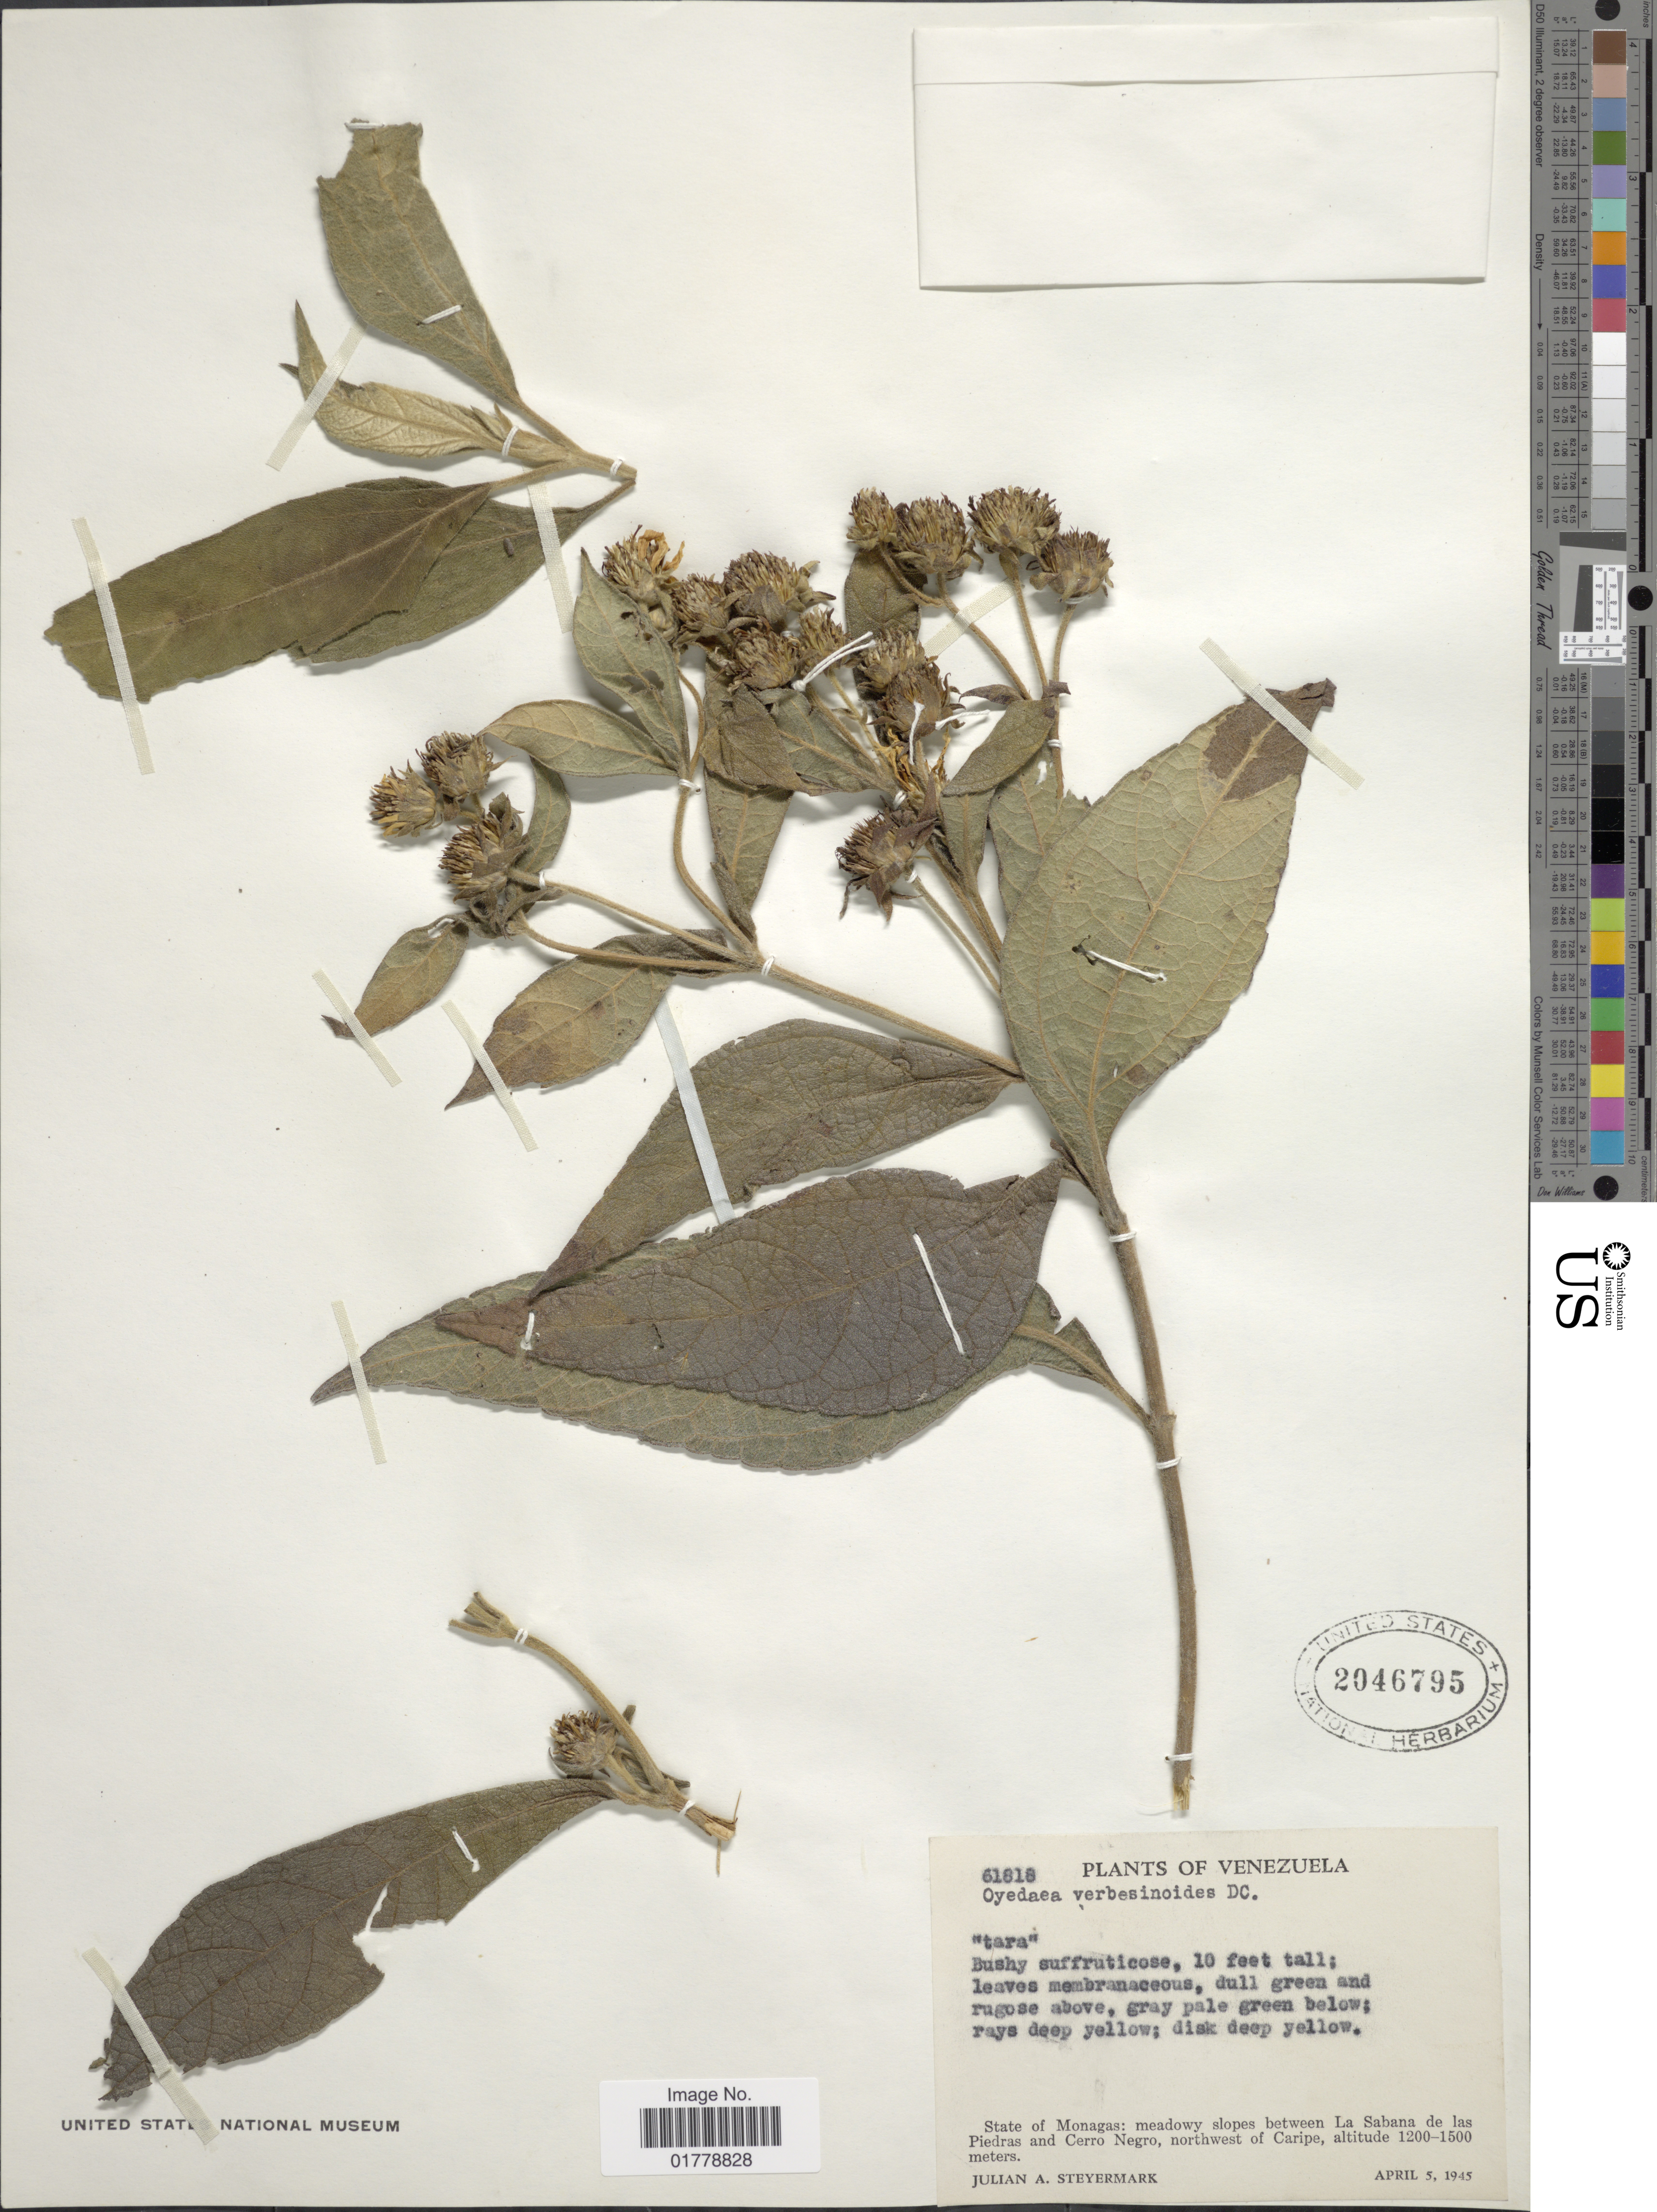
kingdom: Plantae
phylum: Tracheophyta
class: Magnoliopsida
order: Asterales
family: Asteraceae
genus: Oyedaea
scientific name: Oyedaea verbesinoides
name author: DC.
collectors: J. Steyermark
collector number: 61618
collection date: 1945-04-05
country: Venezuela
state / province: Monagas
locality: State of Monagas: meadowy slopes between La Sabana de las Piedras and Cerro Negro, northwest of Caripe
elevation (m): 1200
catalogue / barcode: US 2046795